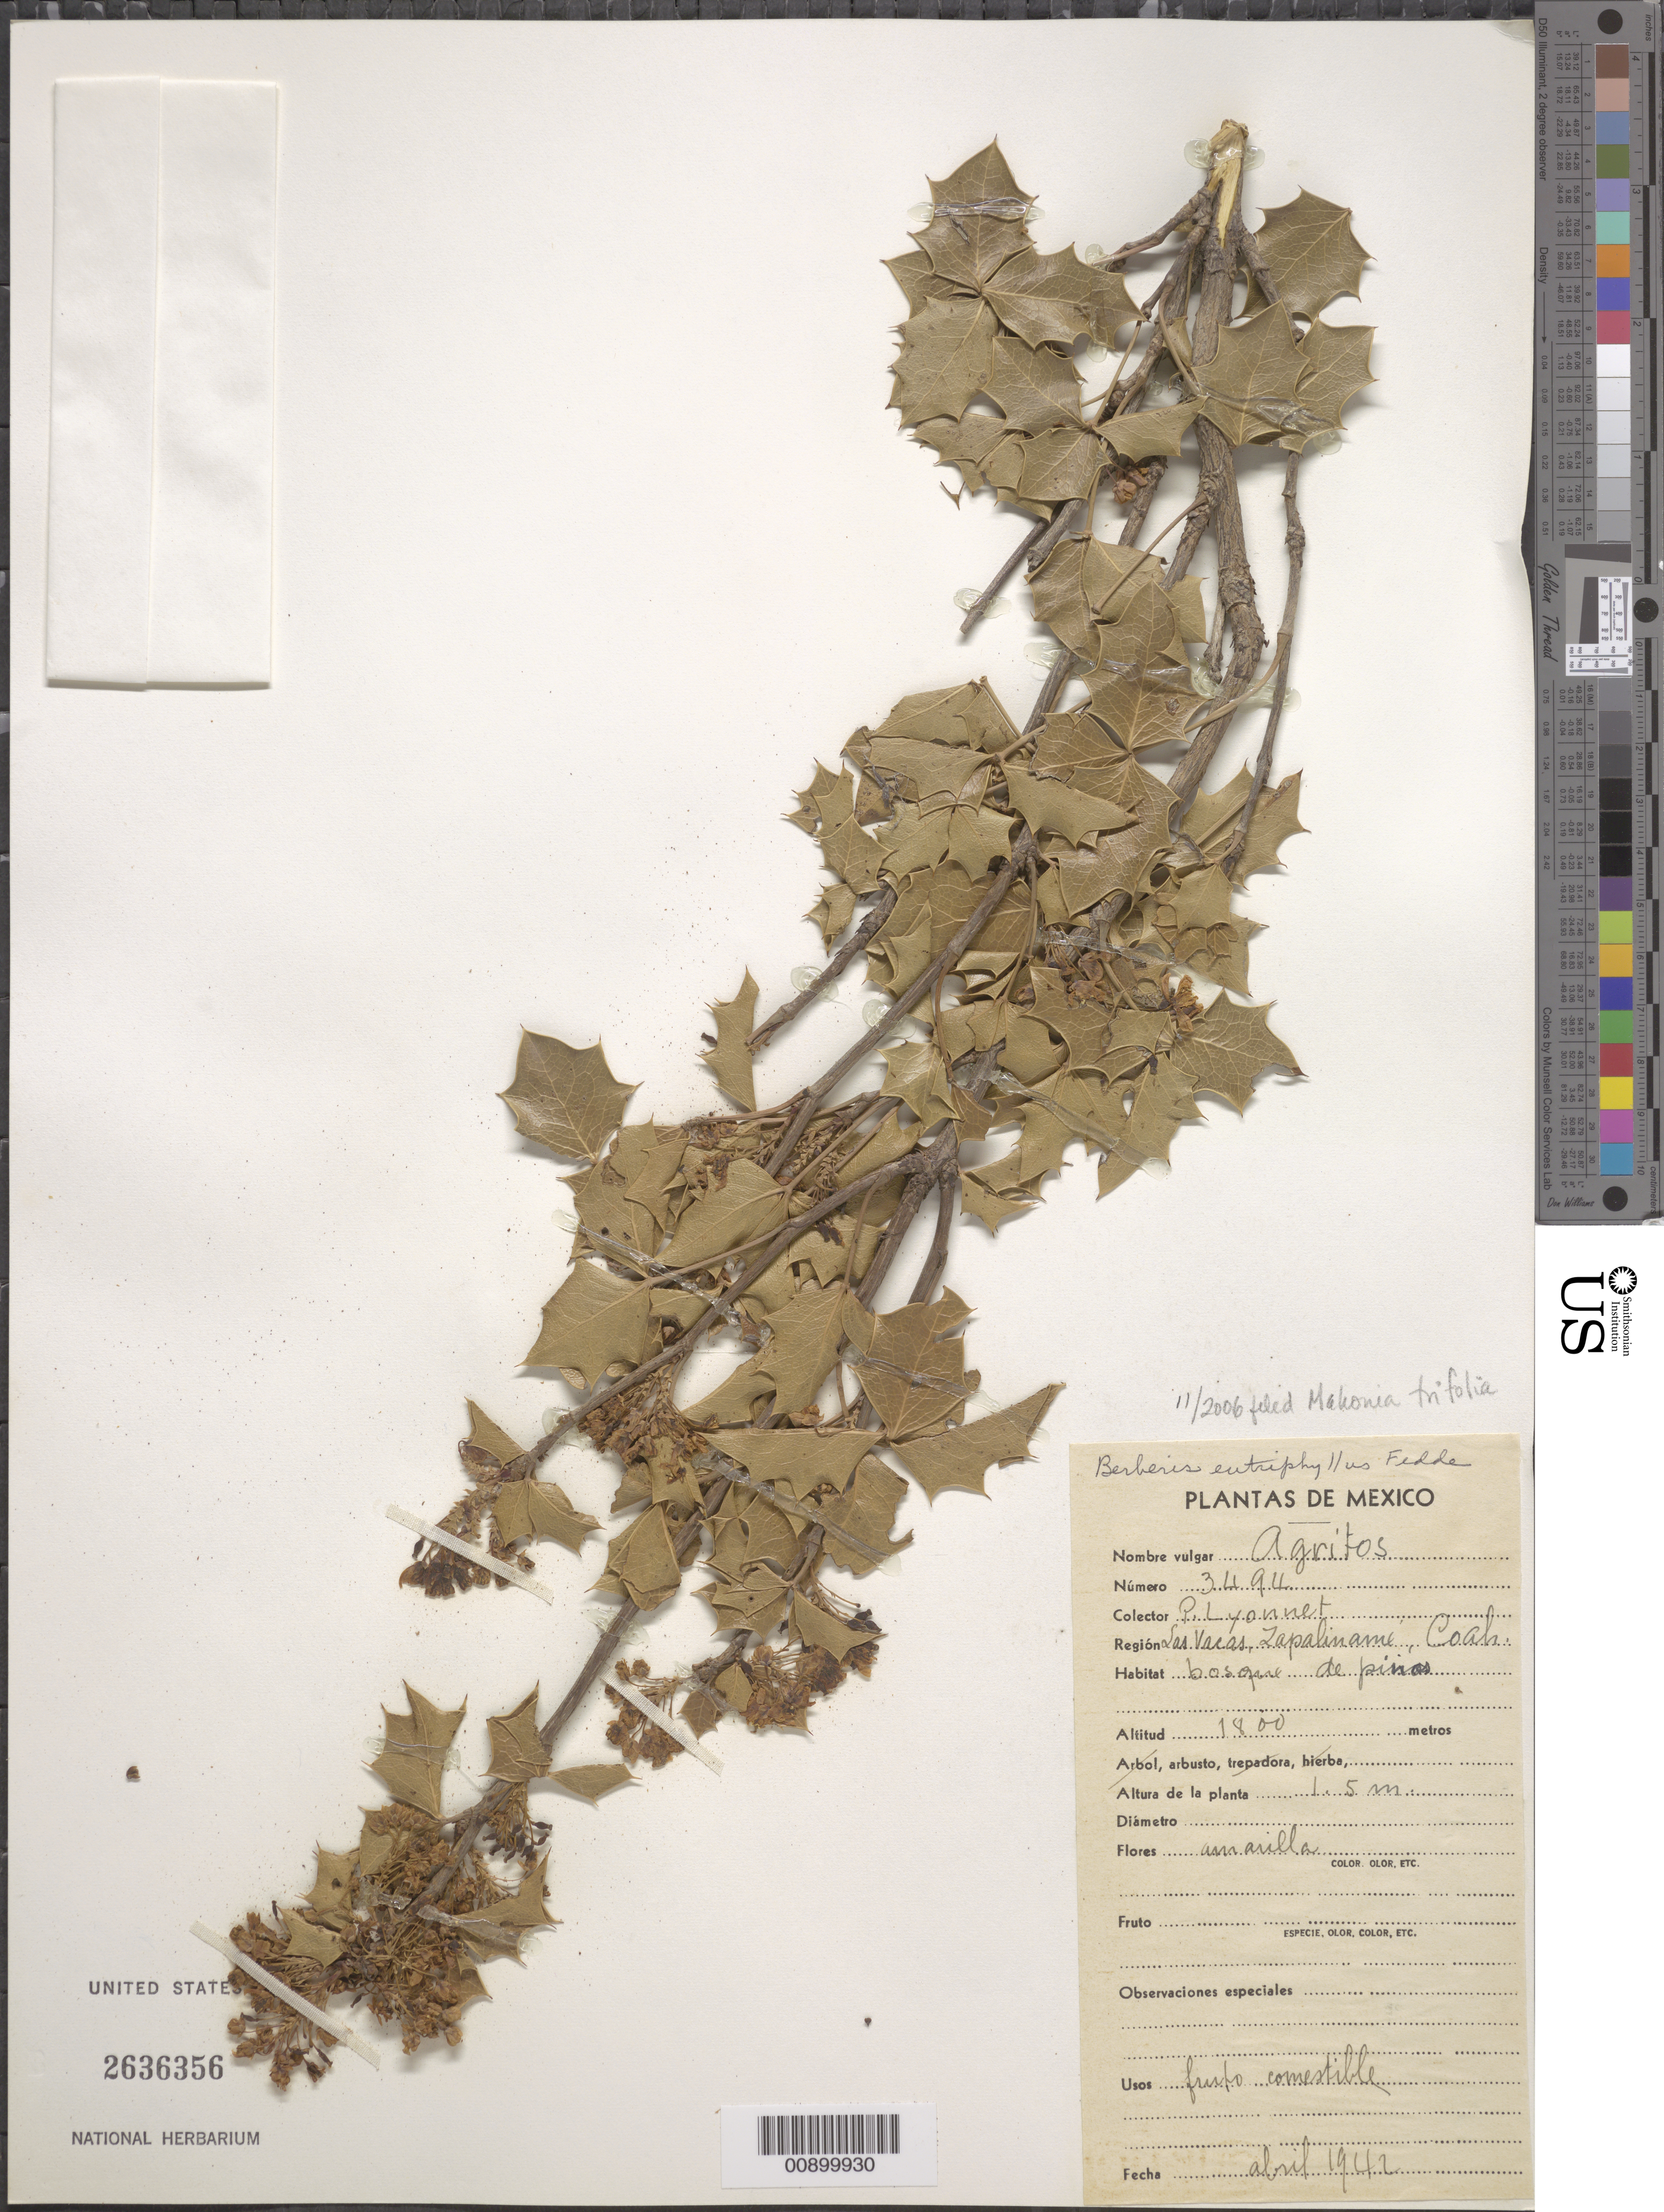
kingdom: Plantae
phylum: Tracheophyta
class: Magnoliopsida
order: Ranunculales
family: Berberidaceae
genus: Mahonia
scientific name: Mahonia trifolia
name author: Cham. & Schult.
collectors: Bro. E. Lyonnet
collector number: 3494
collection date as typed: Apr 1942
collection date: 1942-04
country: Mexico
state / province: Coahuila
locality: Las Vacas, Zapalinamé, Coahuila.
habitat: Bosque de pinos.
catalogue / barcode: US 2636356